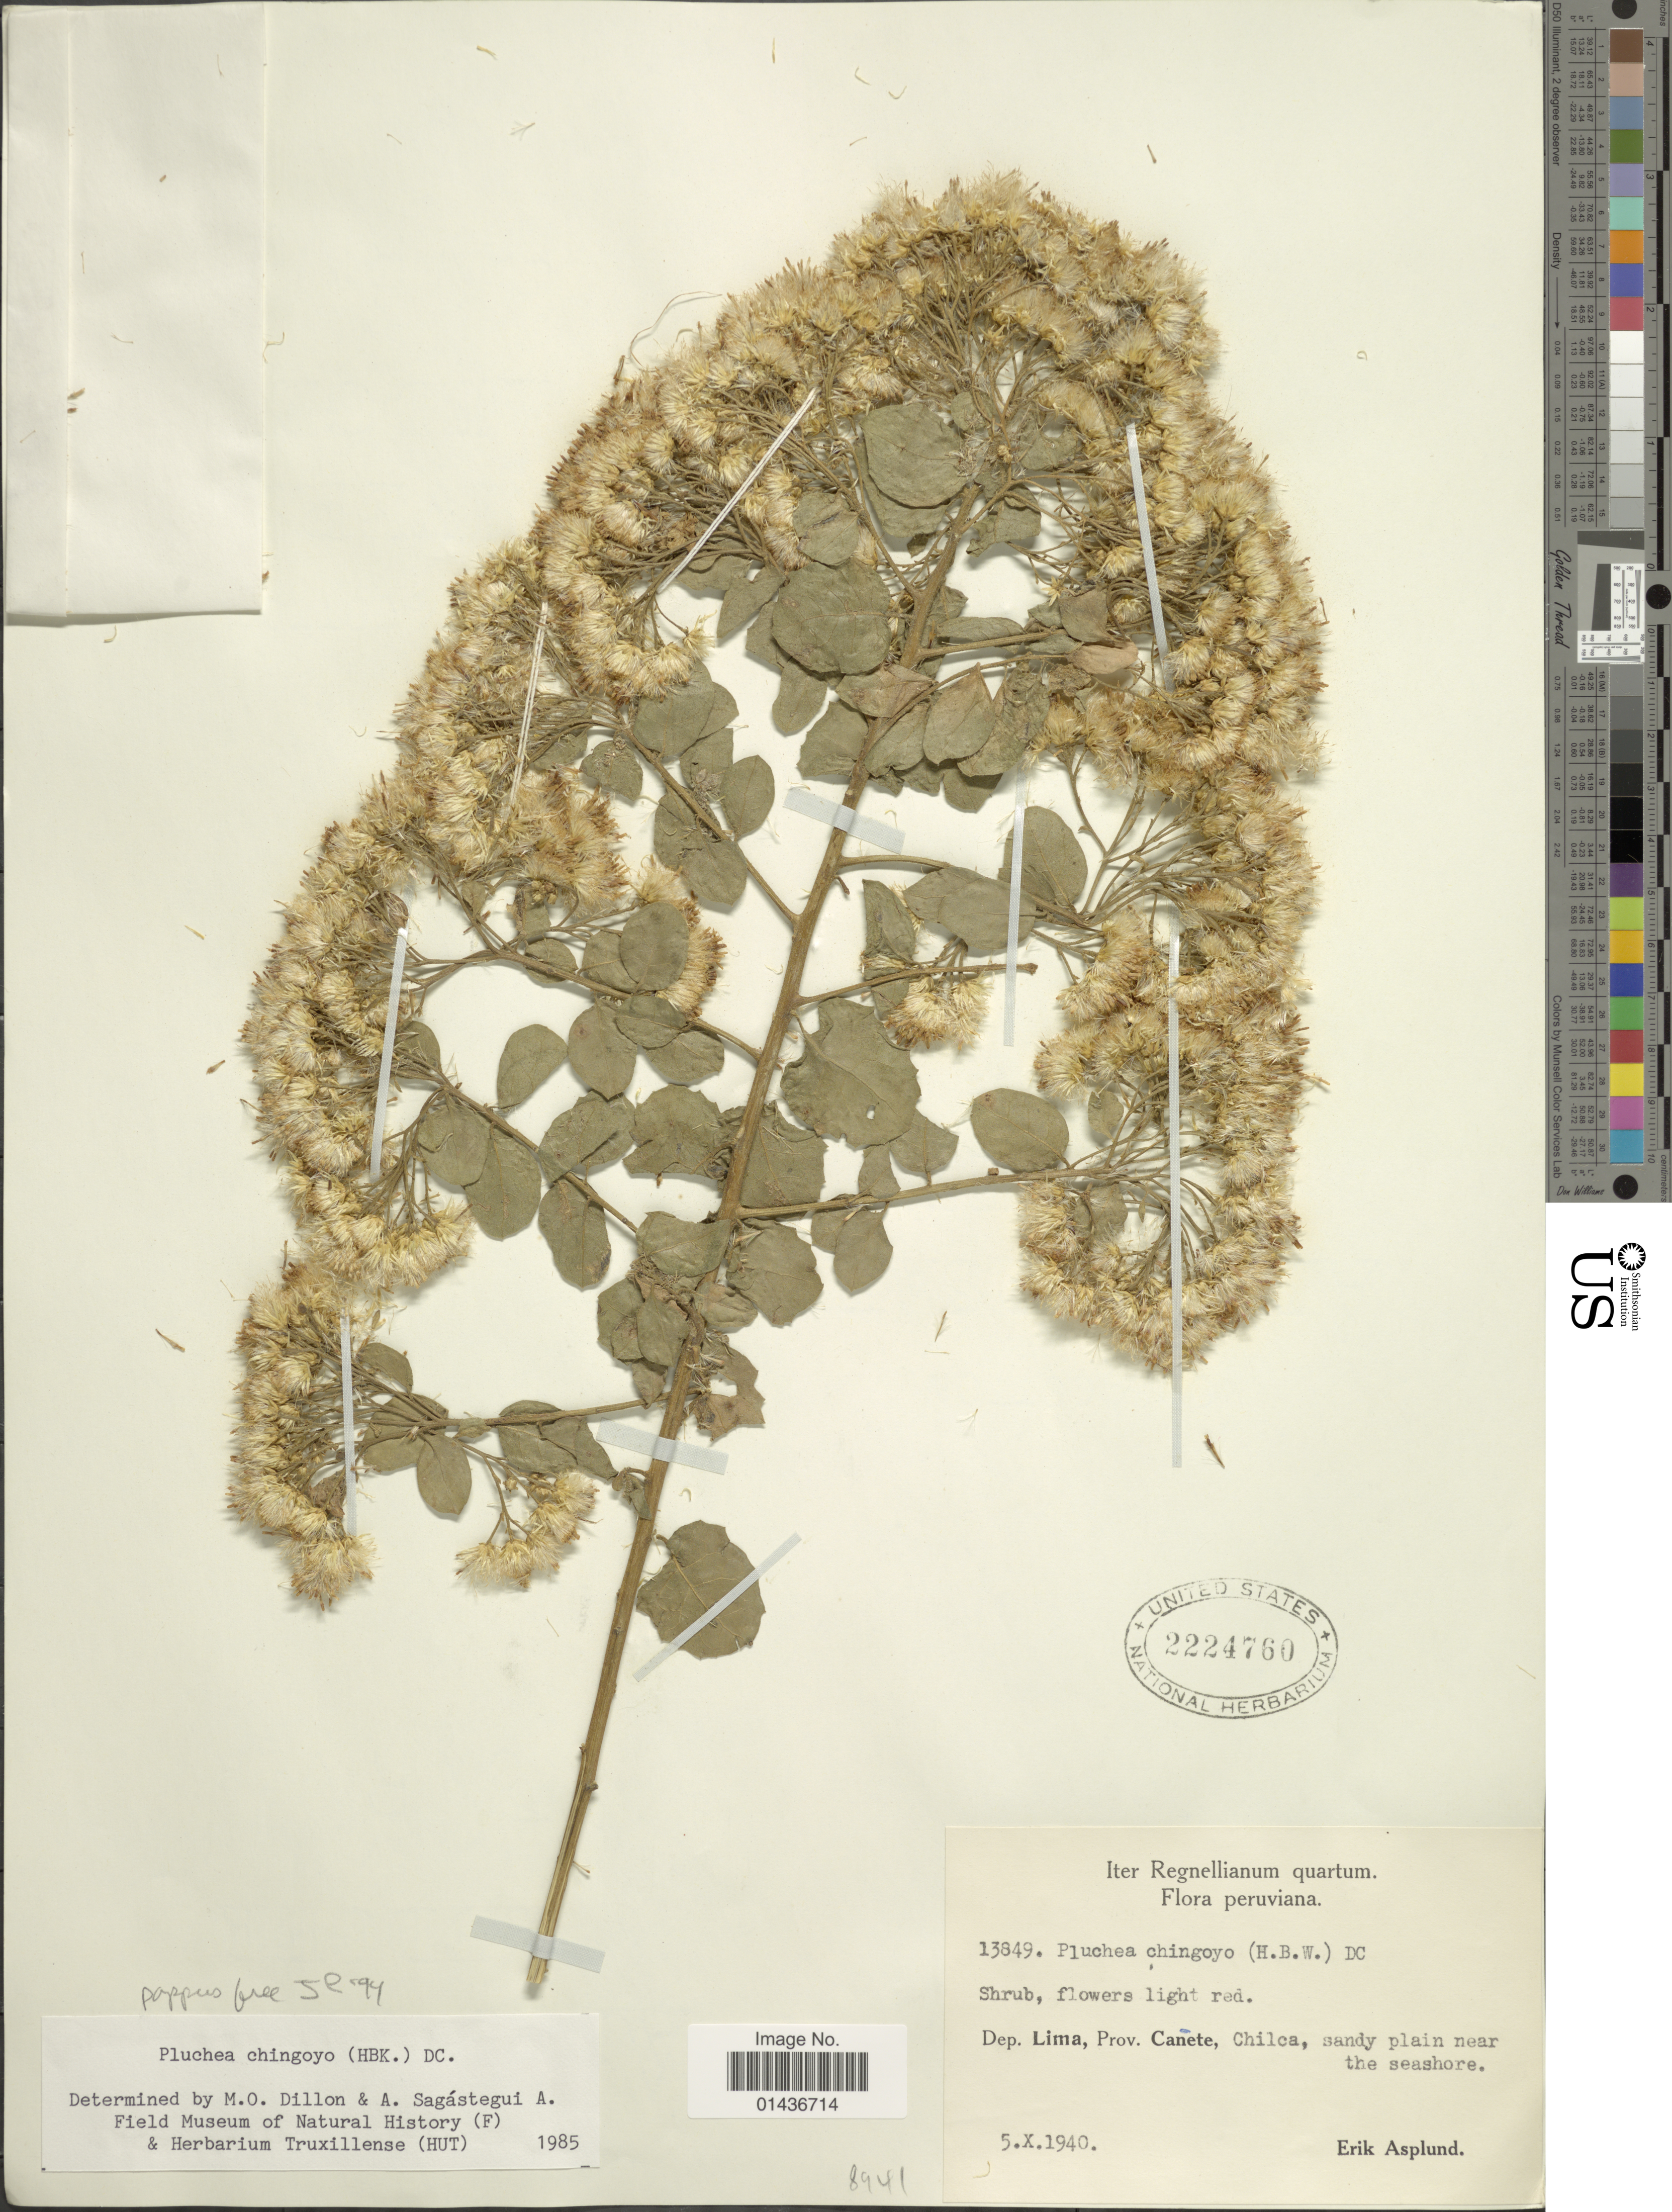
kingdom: Plantae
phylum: Tracheophyta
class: Magnoliopsida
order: Asterales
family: Asteraceae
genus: Pluchea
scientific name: Pluchea chingoyo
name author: DC.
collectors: E. Asplund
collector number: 13849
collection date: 1940-10-05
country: Peru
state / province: Lima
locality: Dep. Lima, Prov. Canete, Chilca, sandy plain near the seashore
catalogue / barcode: US 2224760